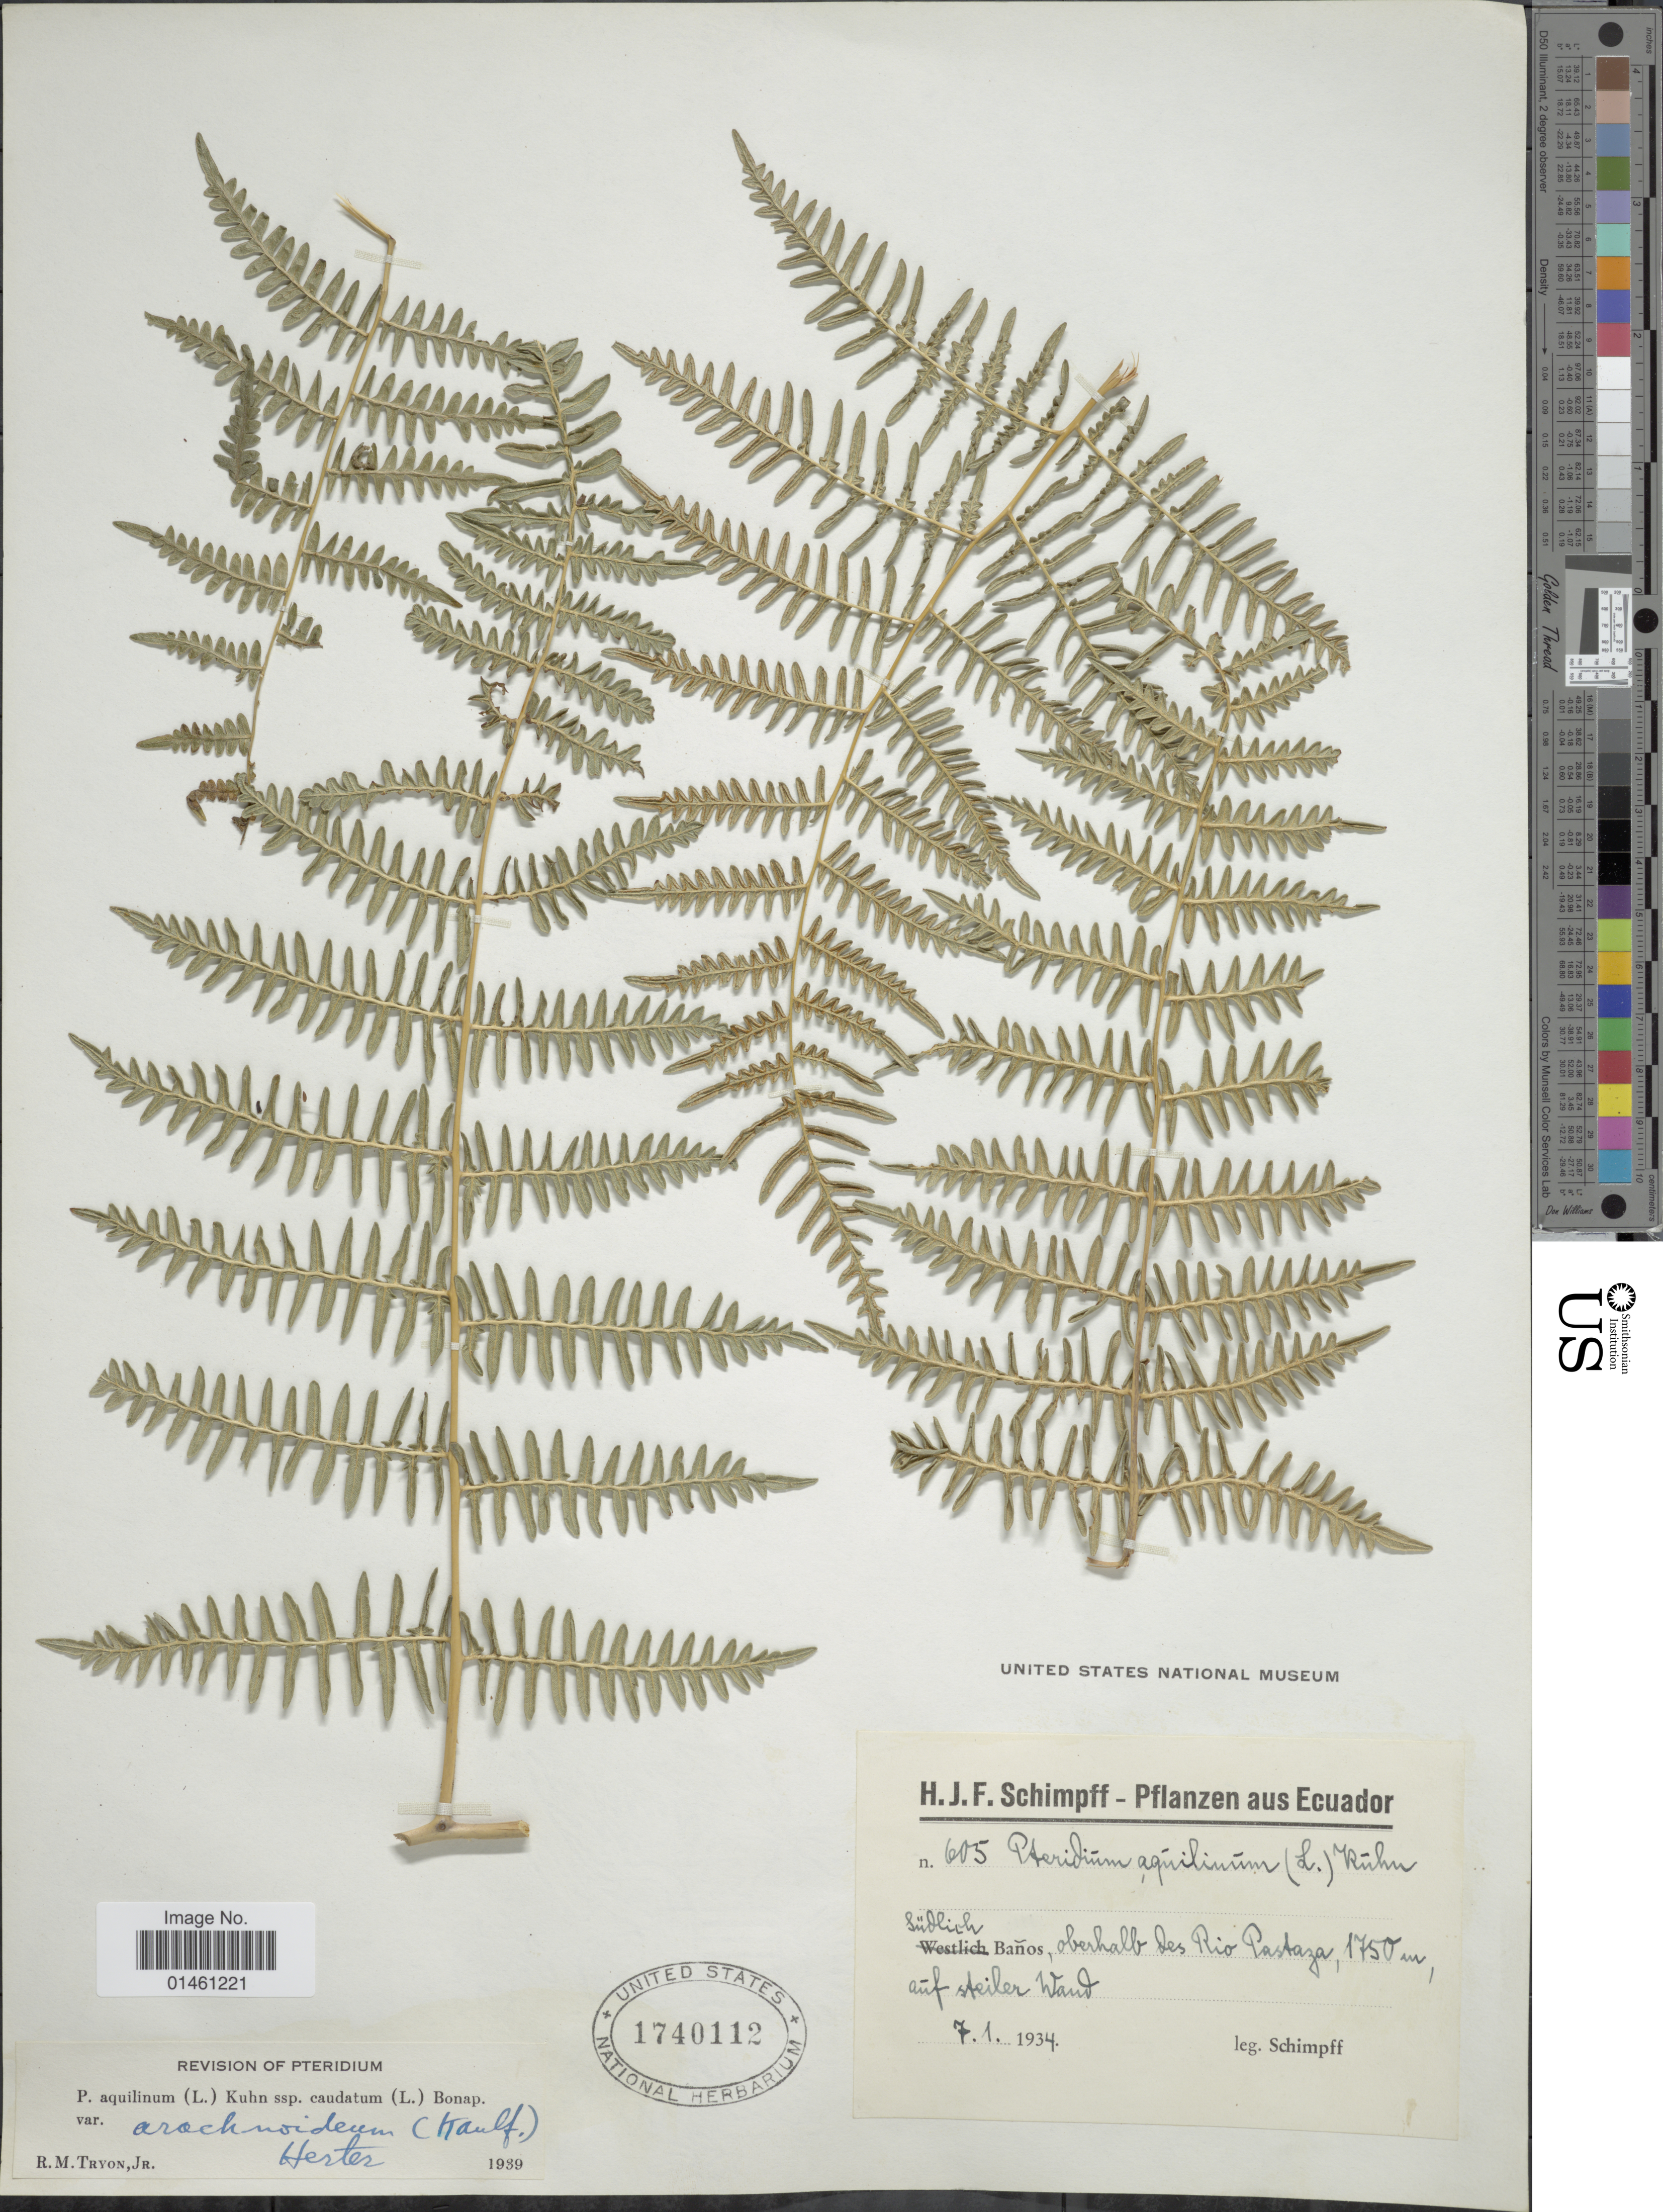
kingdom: Plantae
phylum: Tracheophyta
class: Polypodiopsida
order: Polypodiales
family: Dennstaedtiaceae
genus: Pteridium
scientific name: Pteridium aquilinum var. arachnoideum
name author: (Kaulf.) Herter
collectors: Schimpff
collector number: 605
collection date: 1934-01-07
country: Ecuador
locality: Südlich Banos, oberhalb des Rio Pastaza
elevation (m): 1750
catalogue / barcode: US 1740112